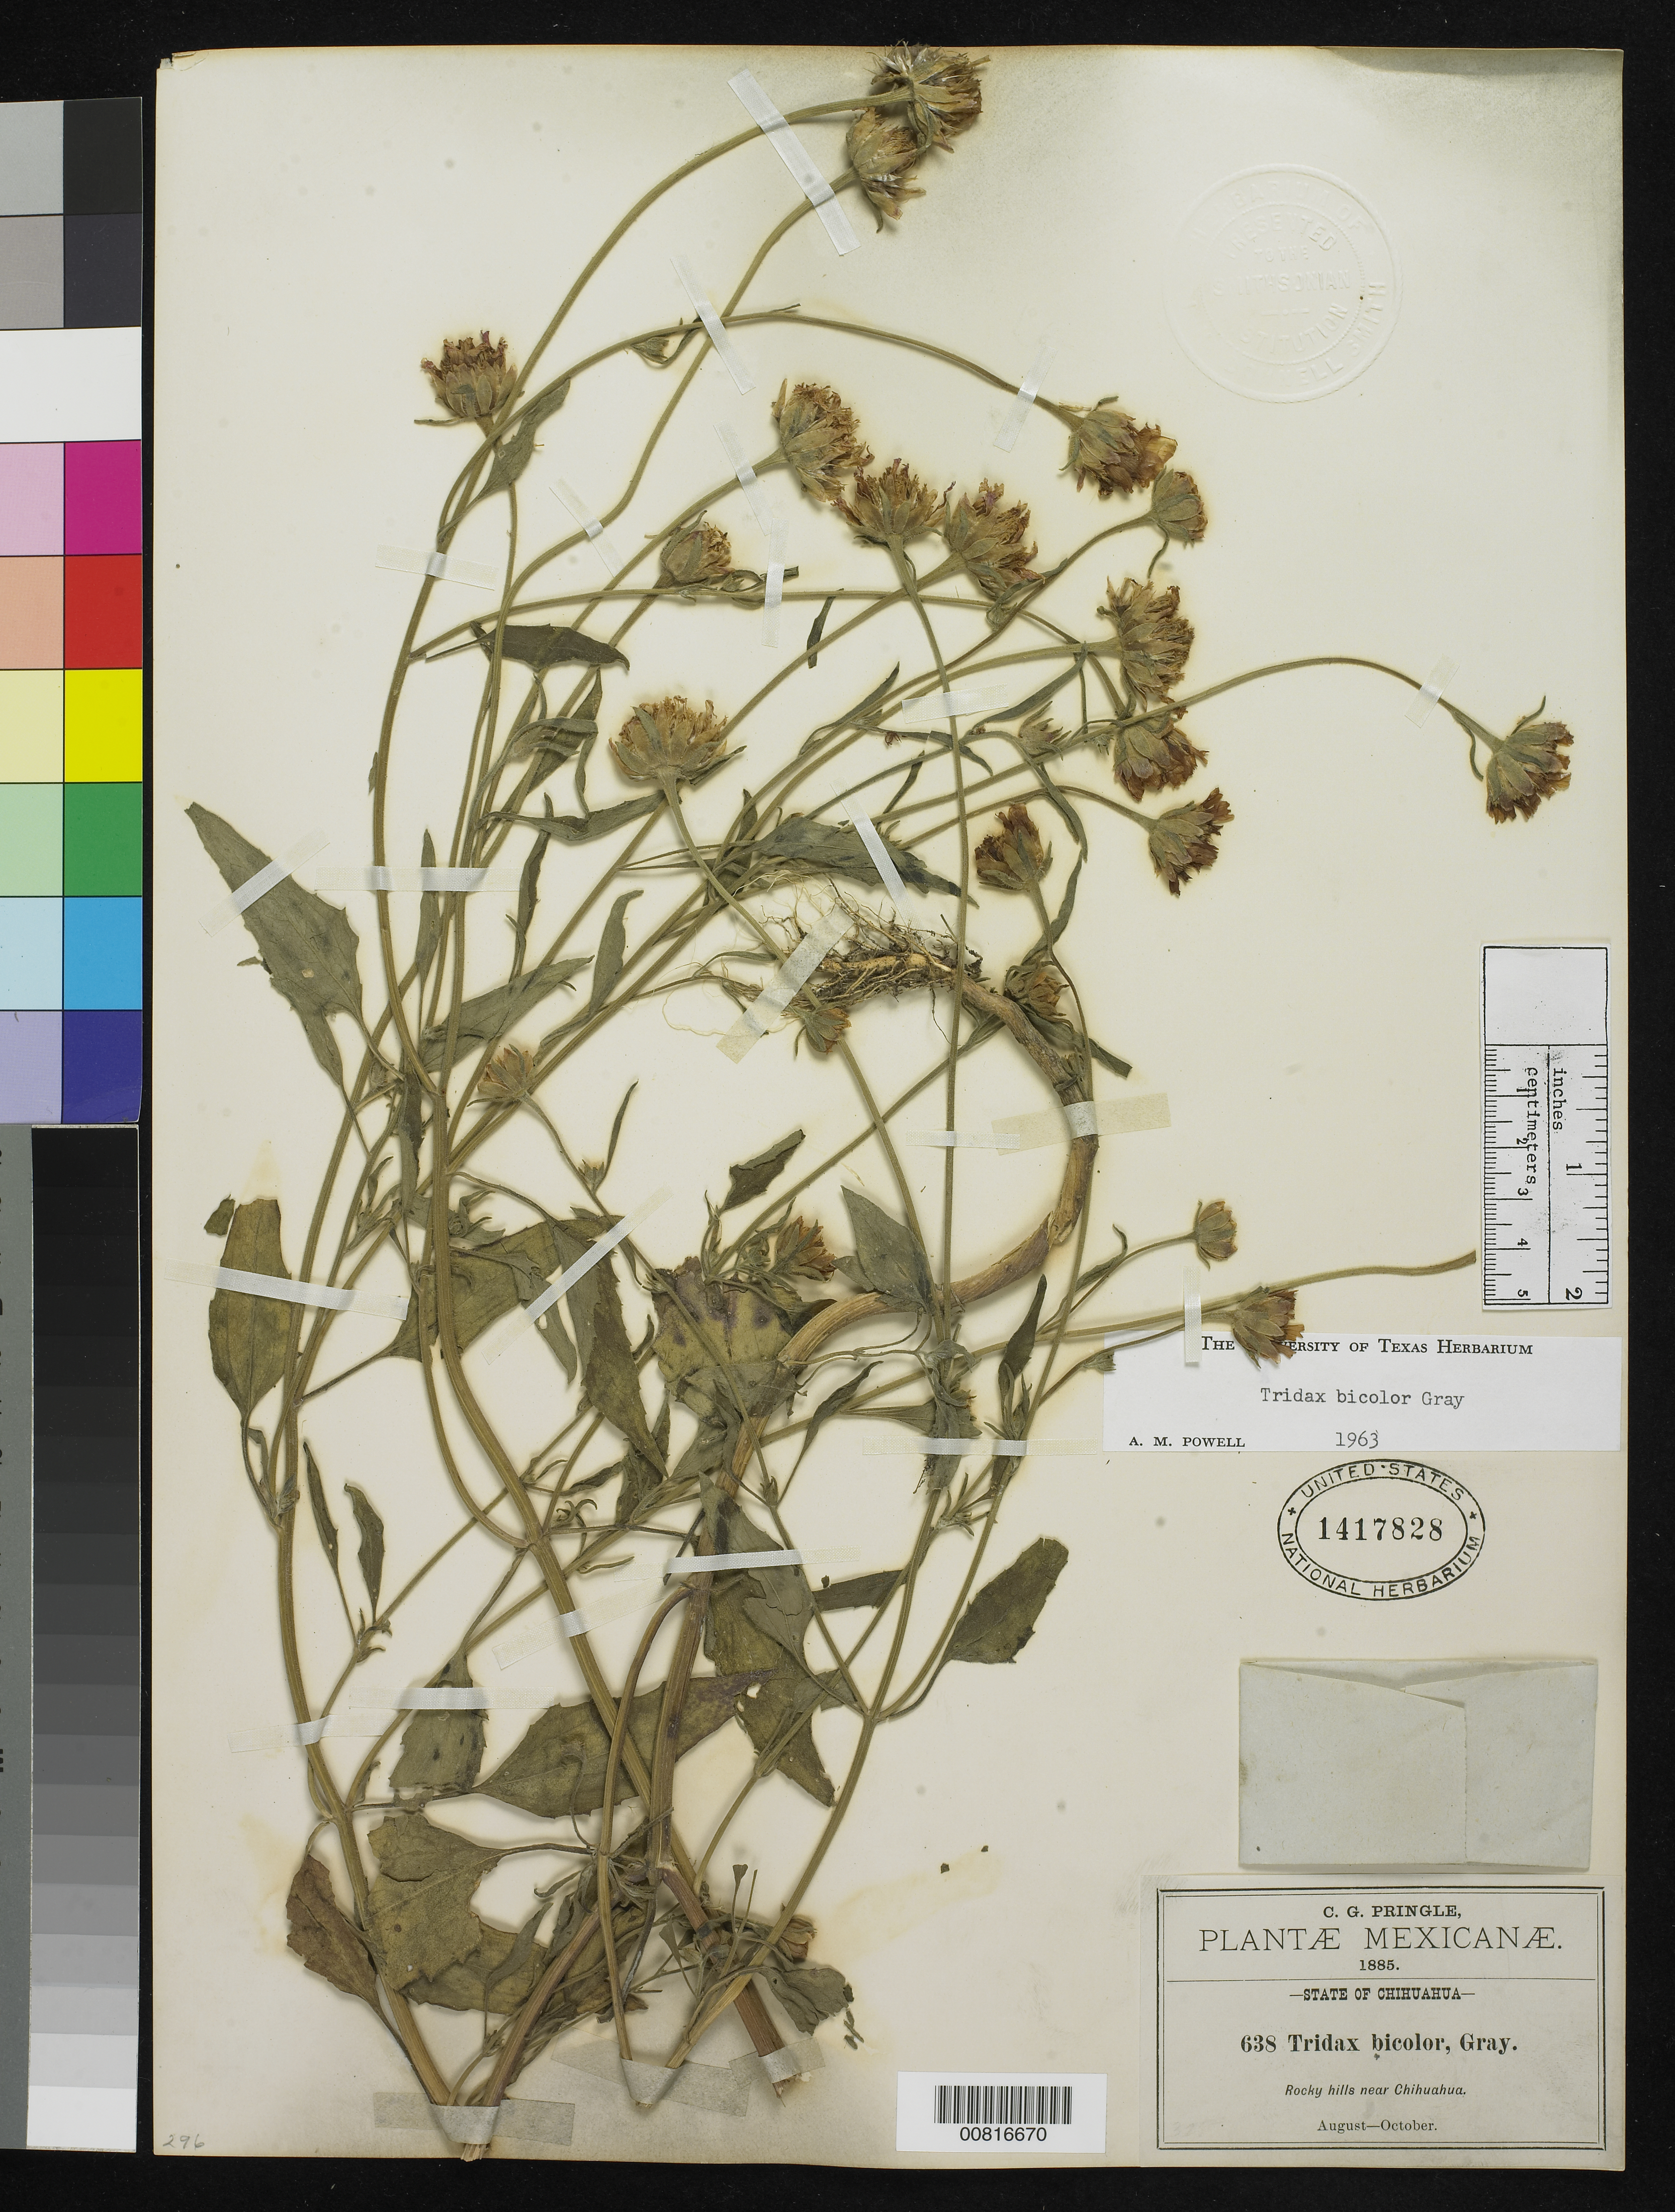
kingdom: Plantae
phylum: Tracheophyta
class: Magnoliopsida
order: Asterales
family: Asteraceae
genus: Tridax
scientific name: Tridax bicolor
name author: A. Gray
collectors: C. G. Pringle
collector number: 638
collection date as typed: Aug 1885 to -- Oct 1885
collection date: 1885-08/1885-10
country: Mexico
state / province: Chihuahua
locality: Rocky hills near Chihuahua, State of Chihuahua.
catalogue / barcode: US 1417828